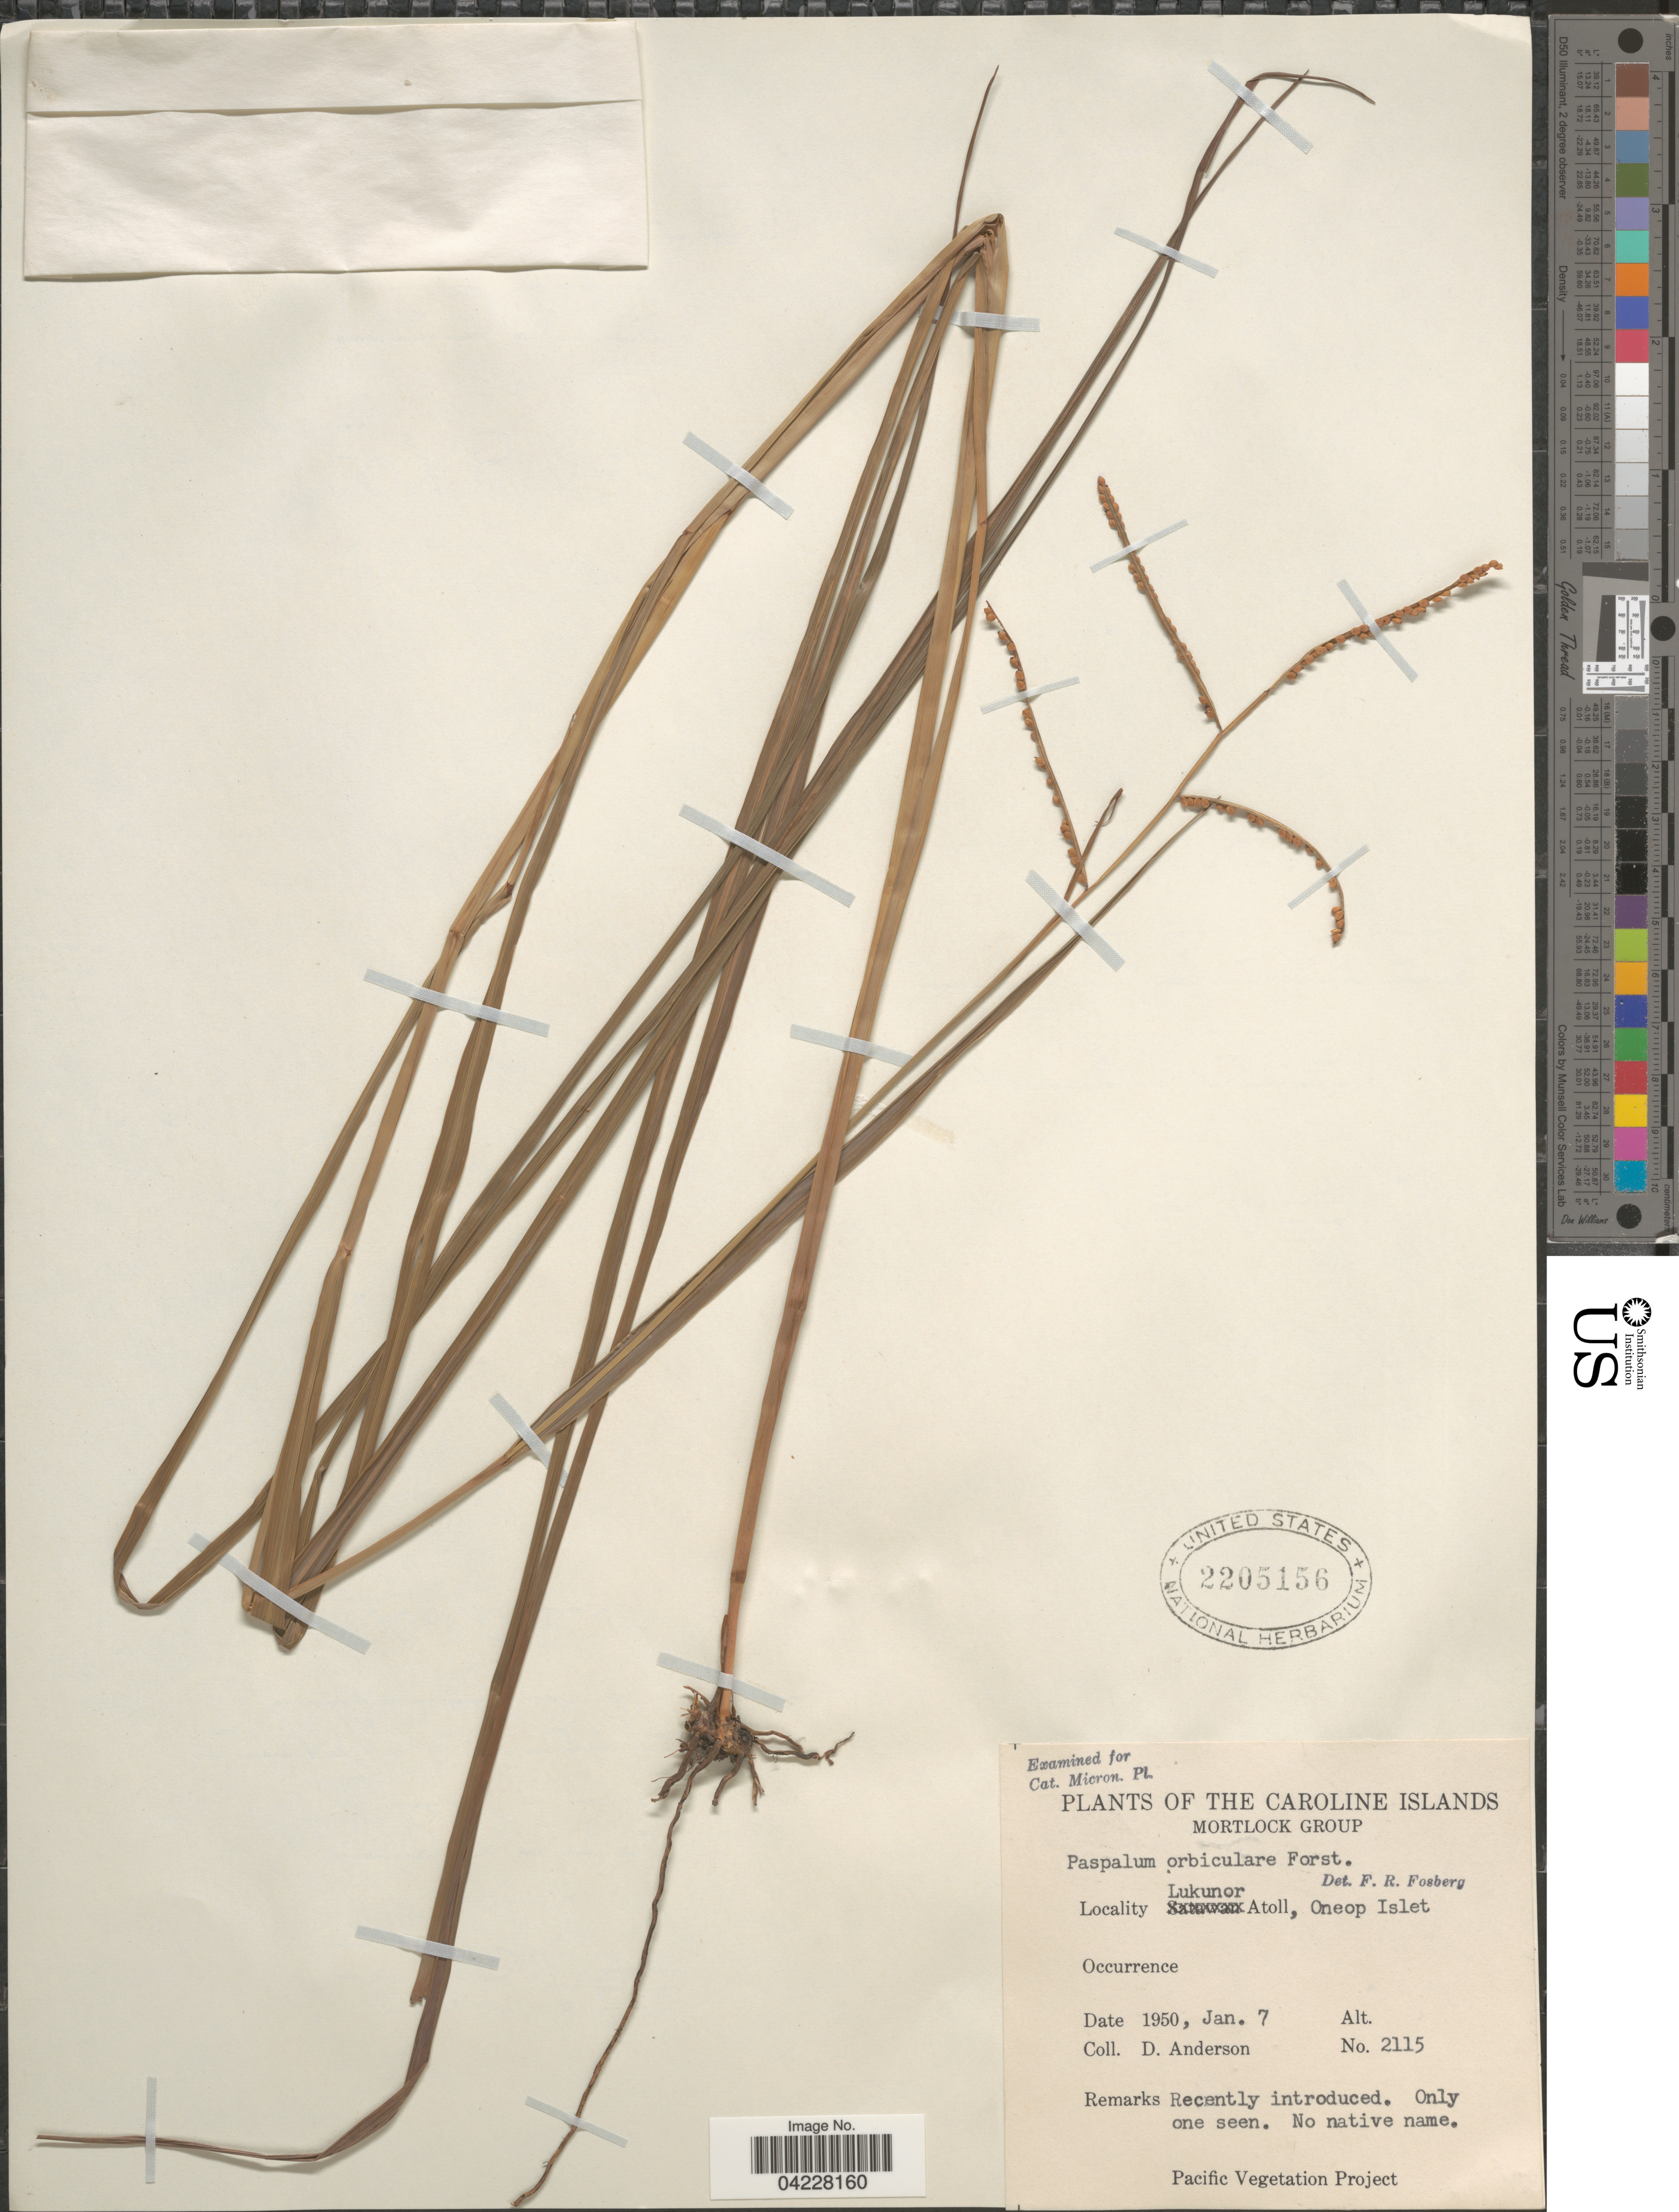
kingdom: Plantae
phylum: Tracheophyta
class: Liliopsida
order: Poales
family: Poaceae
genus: Paspalum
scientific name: Paspalum orbiculare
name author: G. Forst.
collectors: D. Anderson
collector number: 2115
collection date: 1950-01-07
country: Micronesia, Federated States of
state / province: Truk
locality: The Caroline Islands. Mortlock Group. Lukunor Atoll, Oneop Islet.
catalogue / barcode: US 2205156